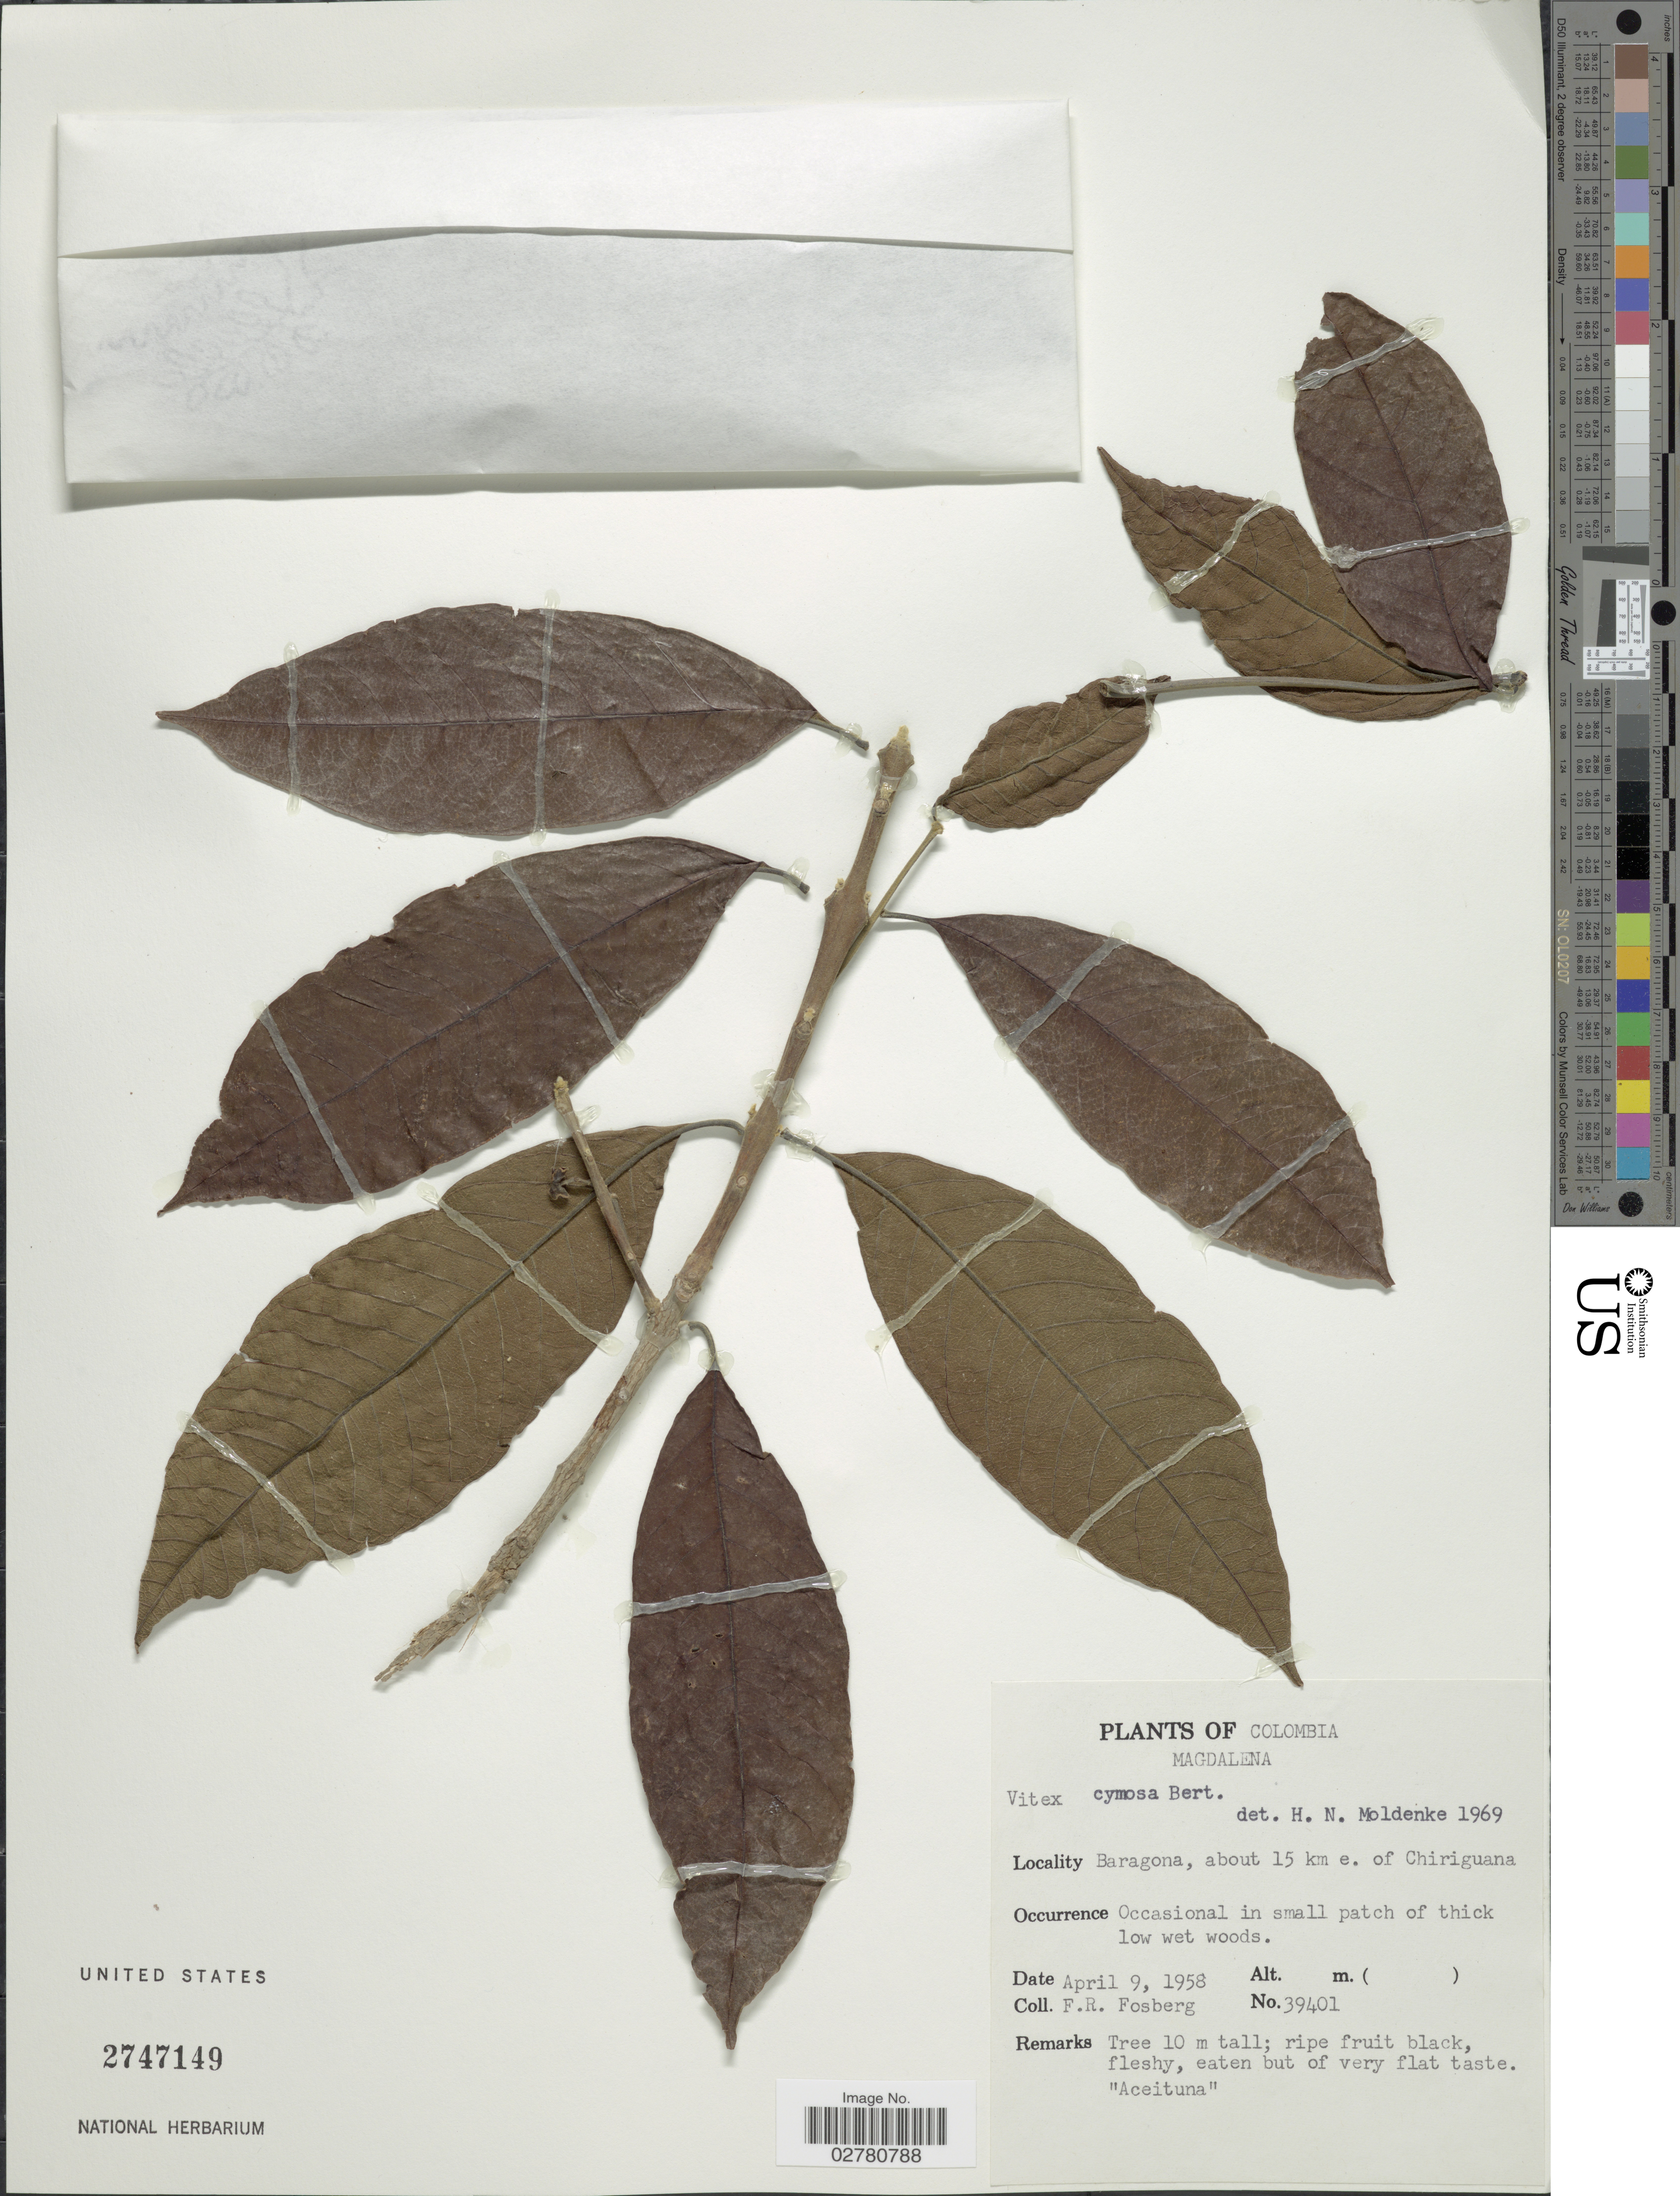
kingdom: Plantae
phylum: Tracheophyta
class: Magnoliopsida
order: Lamiales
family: Lamiaceae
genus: Vitex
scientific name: Vitex cymosa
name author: Bertero ex Spreng.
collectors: F. R. Fosberg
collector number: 39401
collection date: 1958-04-09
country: Colombia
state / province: Magdalena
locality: Baragona, about 15 km e. of Chiriguana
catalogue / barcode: US 2747149